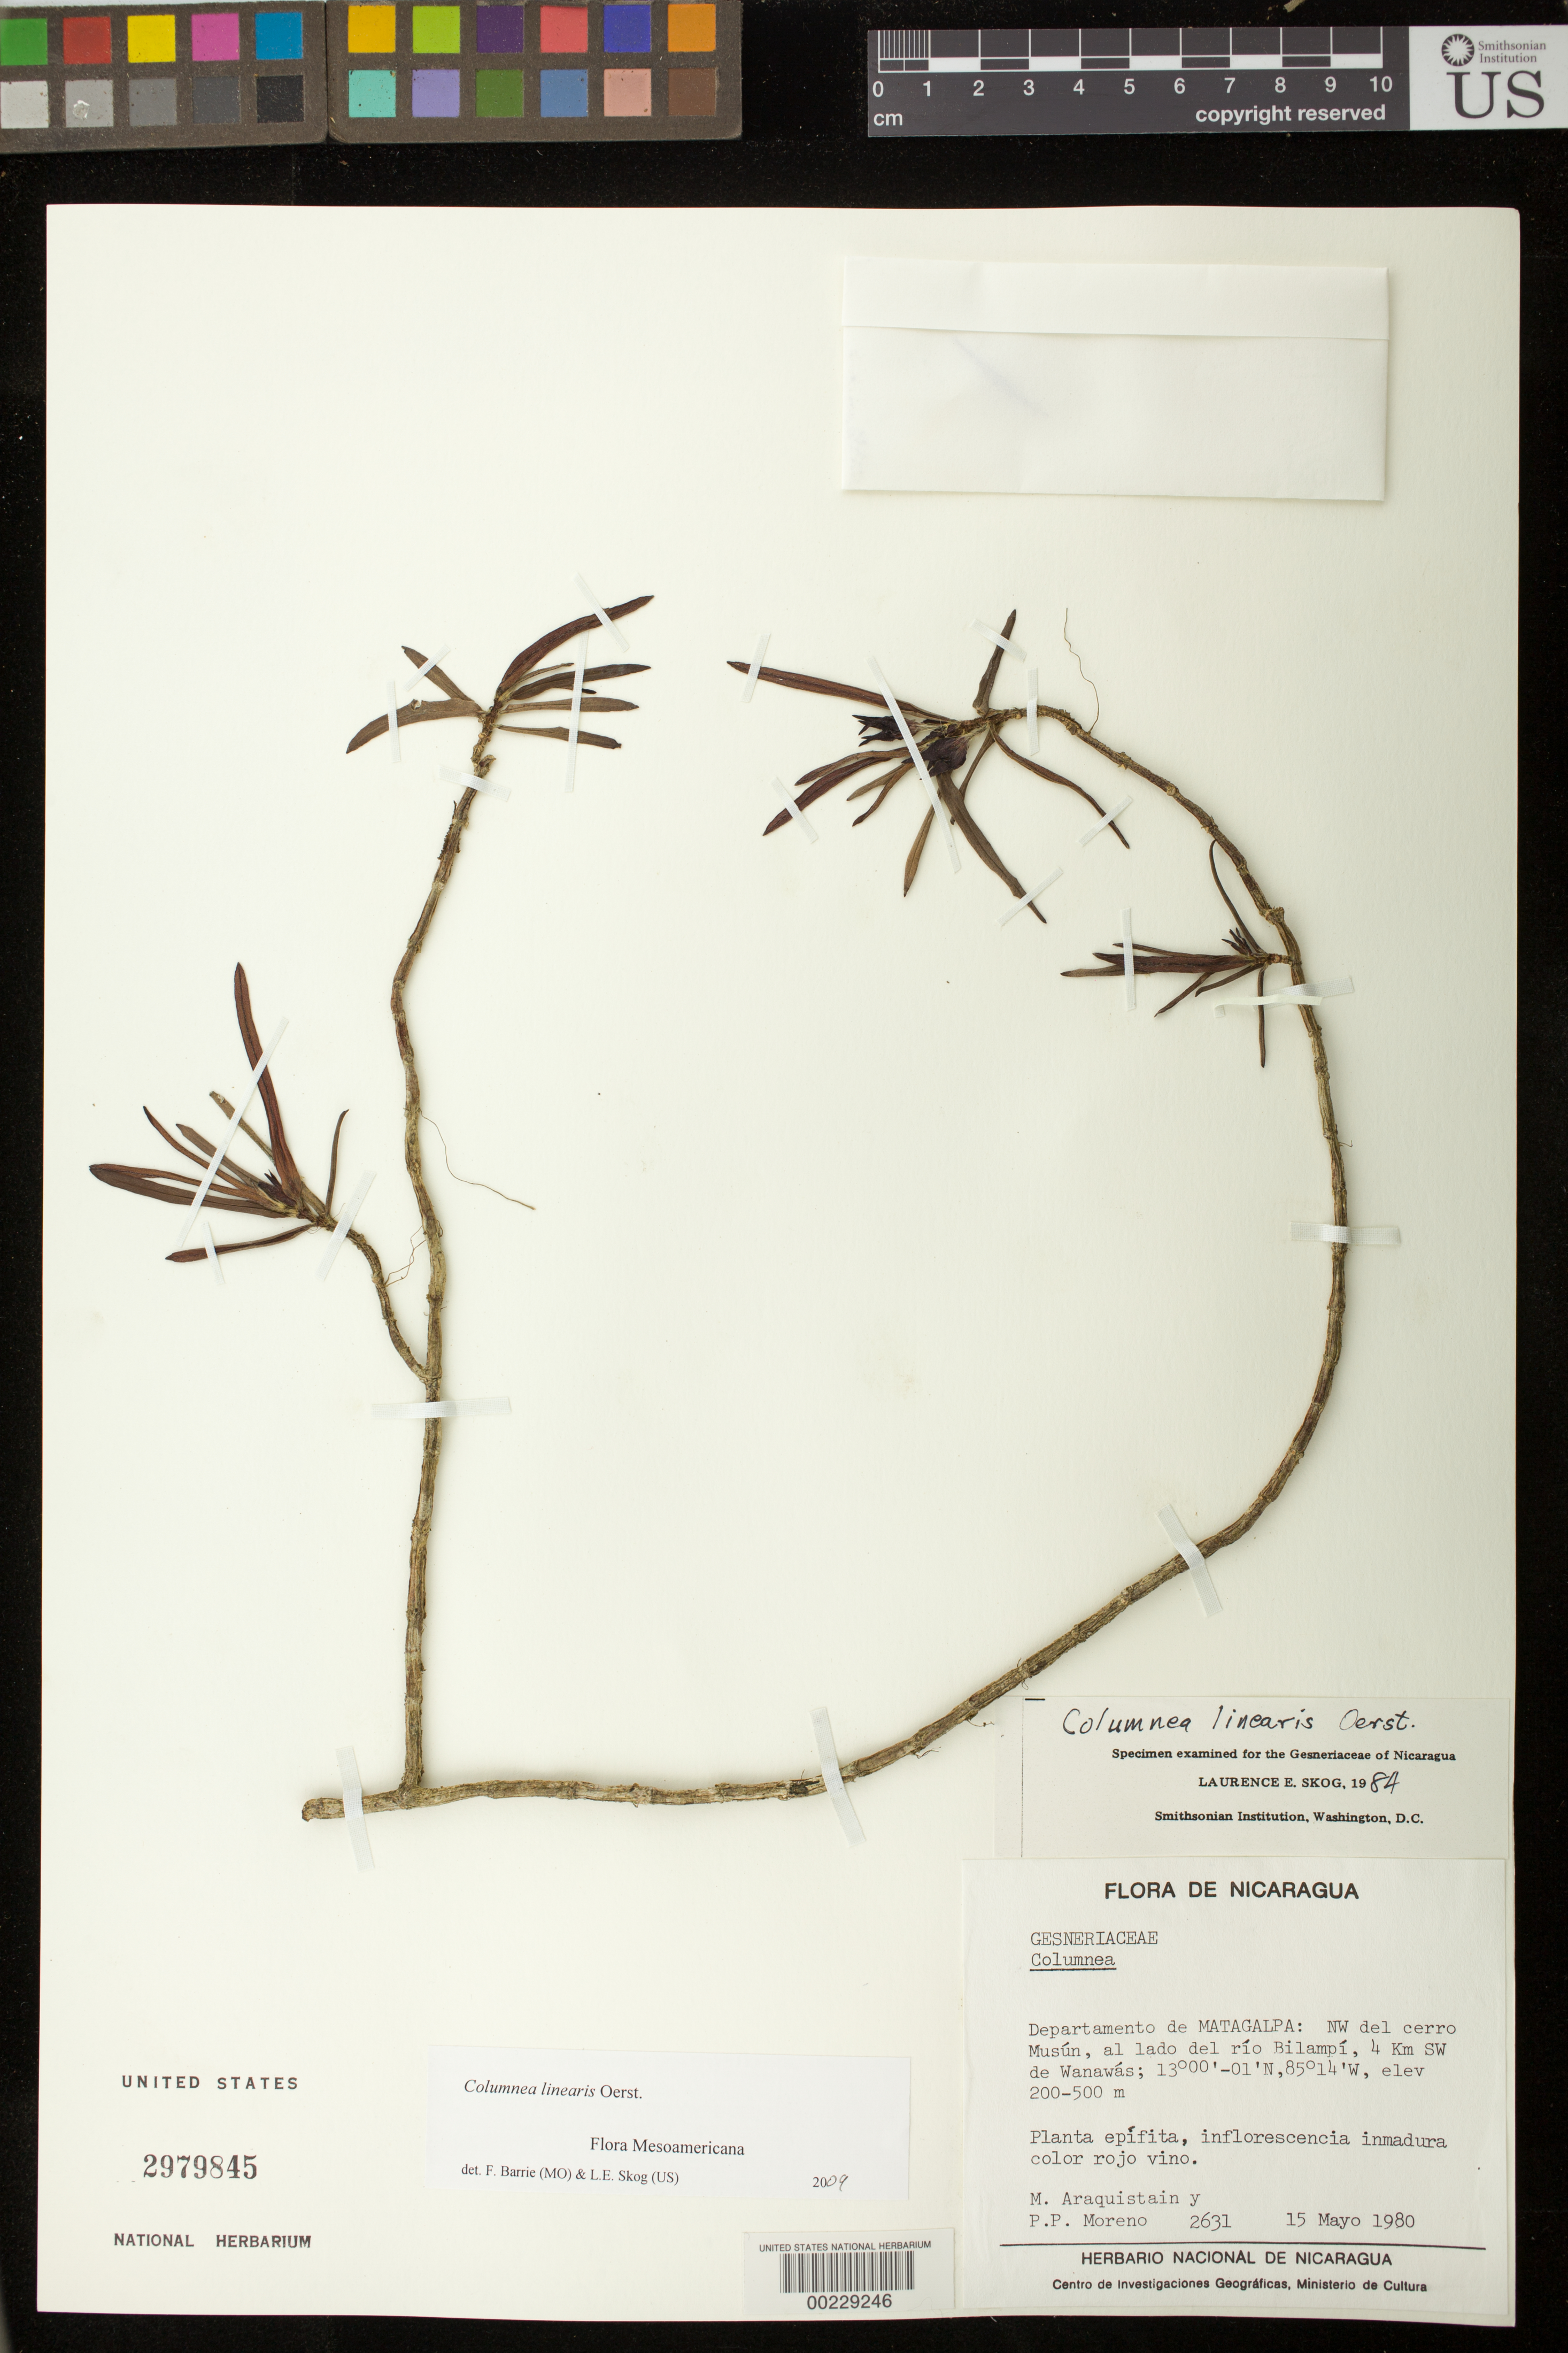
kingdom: Plantae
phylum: Tracheophyta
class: Magnoliopsida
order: Lamiales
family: Gesneriaceae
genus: Columnea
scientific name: Columnea linearis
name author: Oerst.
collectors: M. Araquistain & P. Moreno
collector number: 2631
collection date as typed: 15 May 1980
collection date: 1980-05-15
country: Nicaragua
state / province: Matagalpa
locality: Nw of Cerro Musun, beside Rio Bilampi, 4 km SW of Wanawas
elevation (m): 200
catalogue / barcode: US 2979845